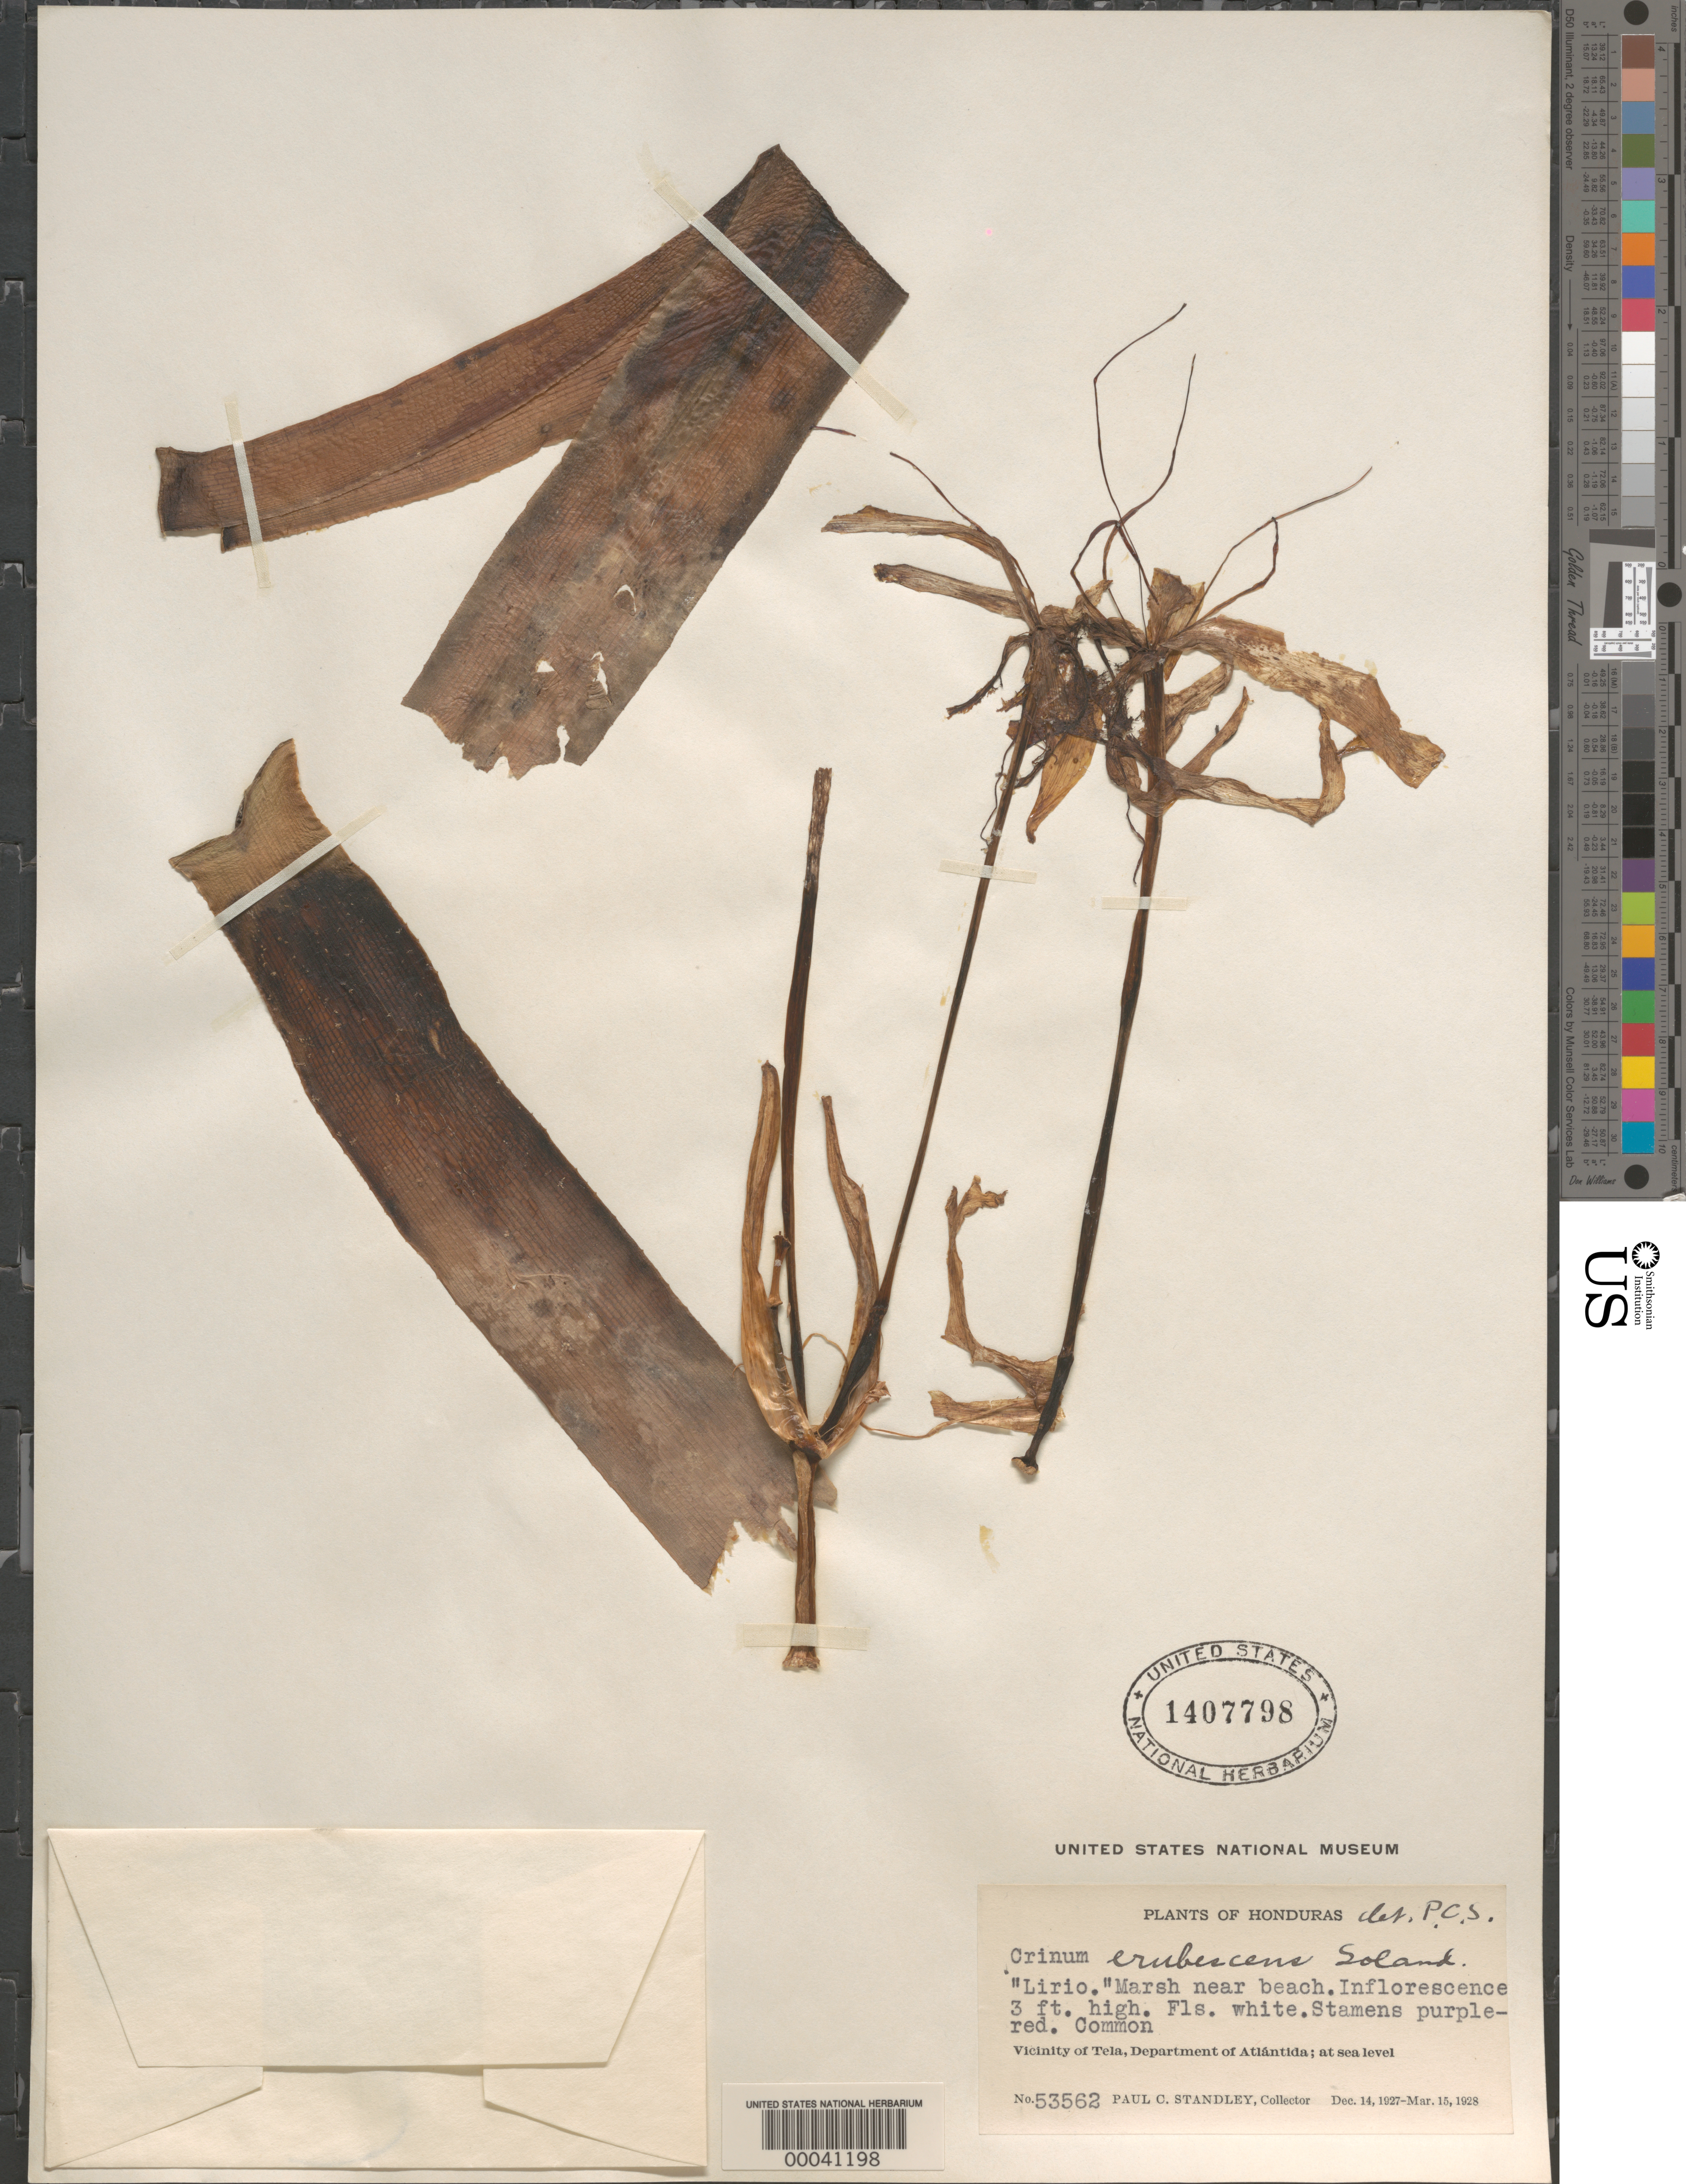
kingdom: Plantae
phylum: Tracheophyta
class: Liliopsida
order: Asparagales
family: Amaryllidaceae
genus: Crinum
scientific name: Crinum erubescens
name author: Aiton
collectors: P. C. Standley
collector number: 53562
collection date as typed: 14 Dec 1927 to 15 Mar 1928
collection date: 1927-12-14/1928-03-15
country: Honduras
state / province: Atlántida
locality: Vicinity of Tela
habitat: Marsh near beach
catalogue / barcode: US 1407798